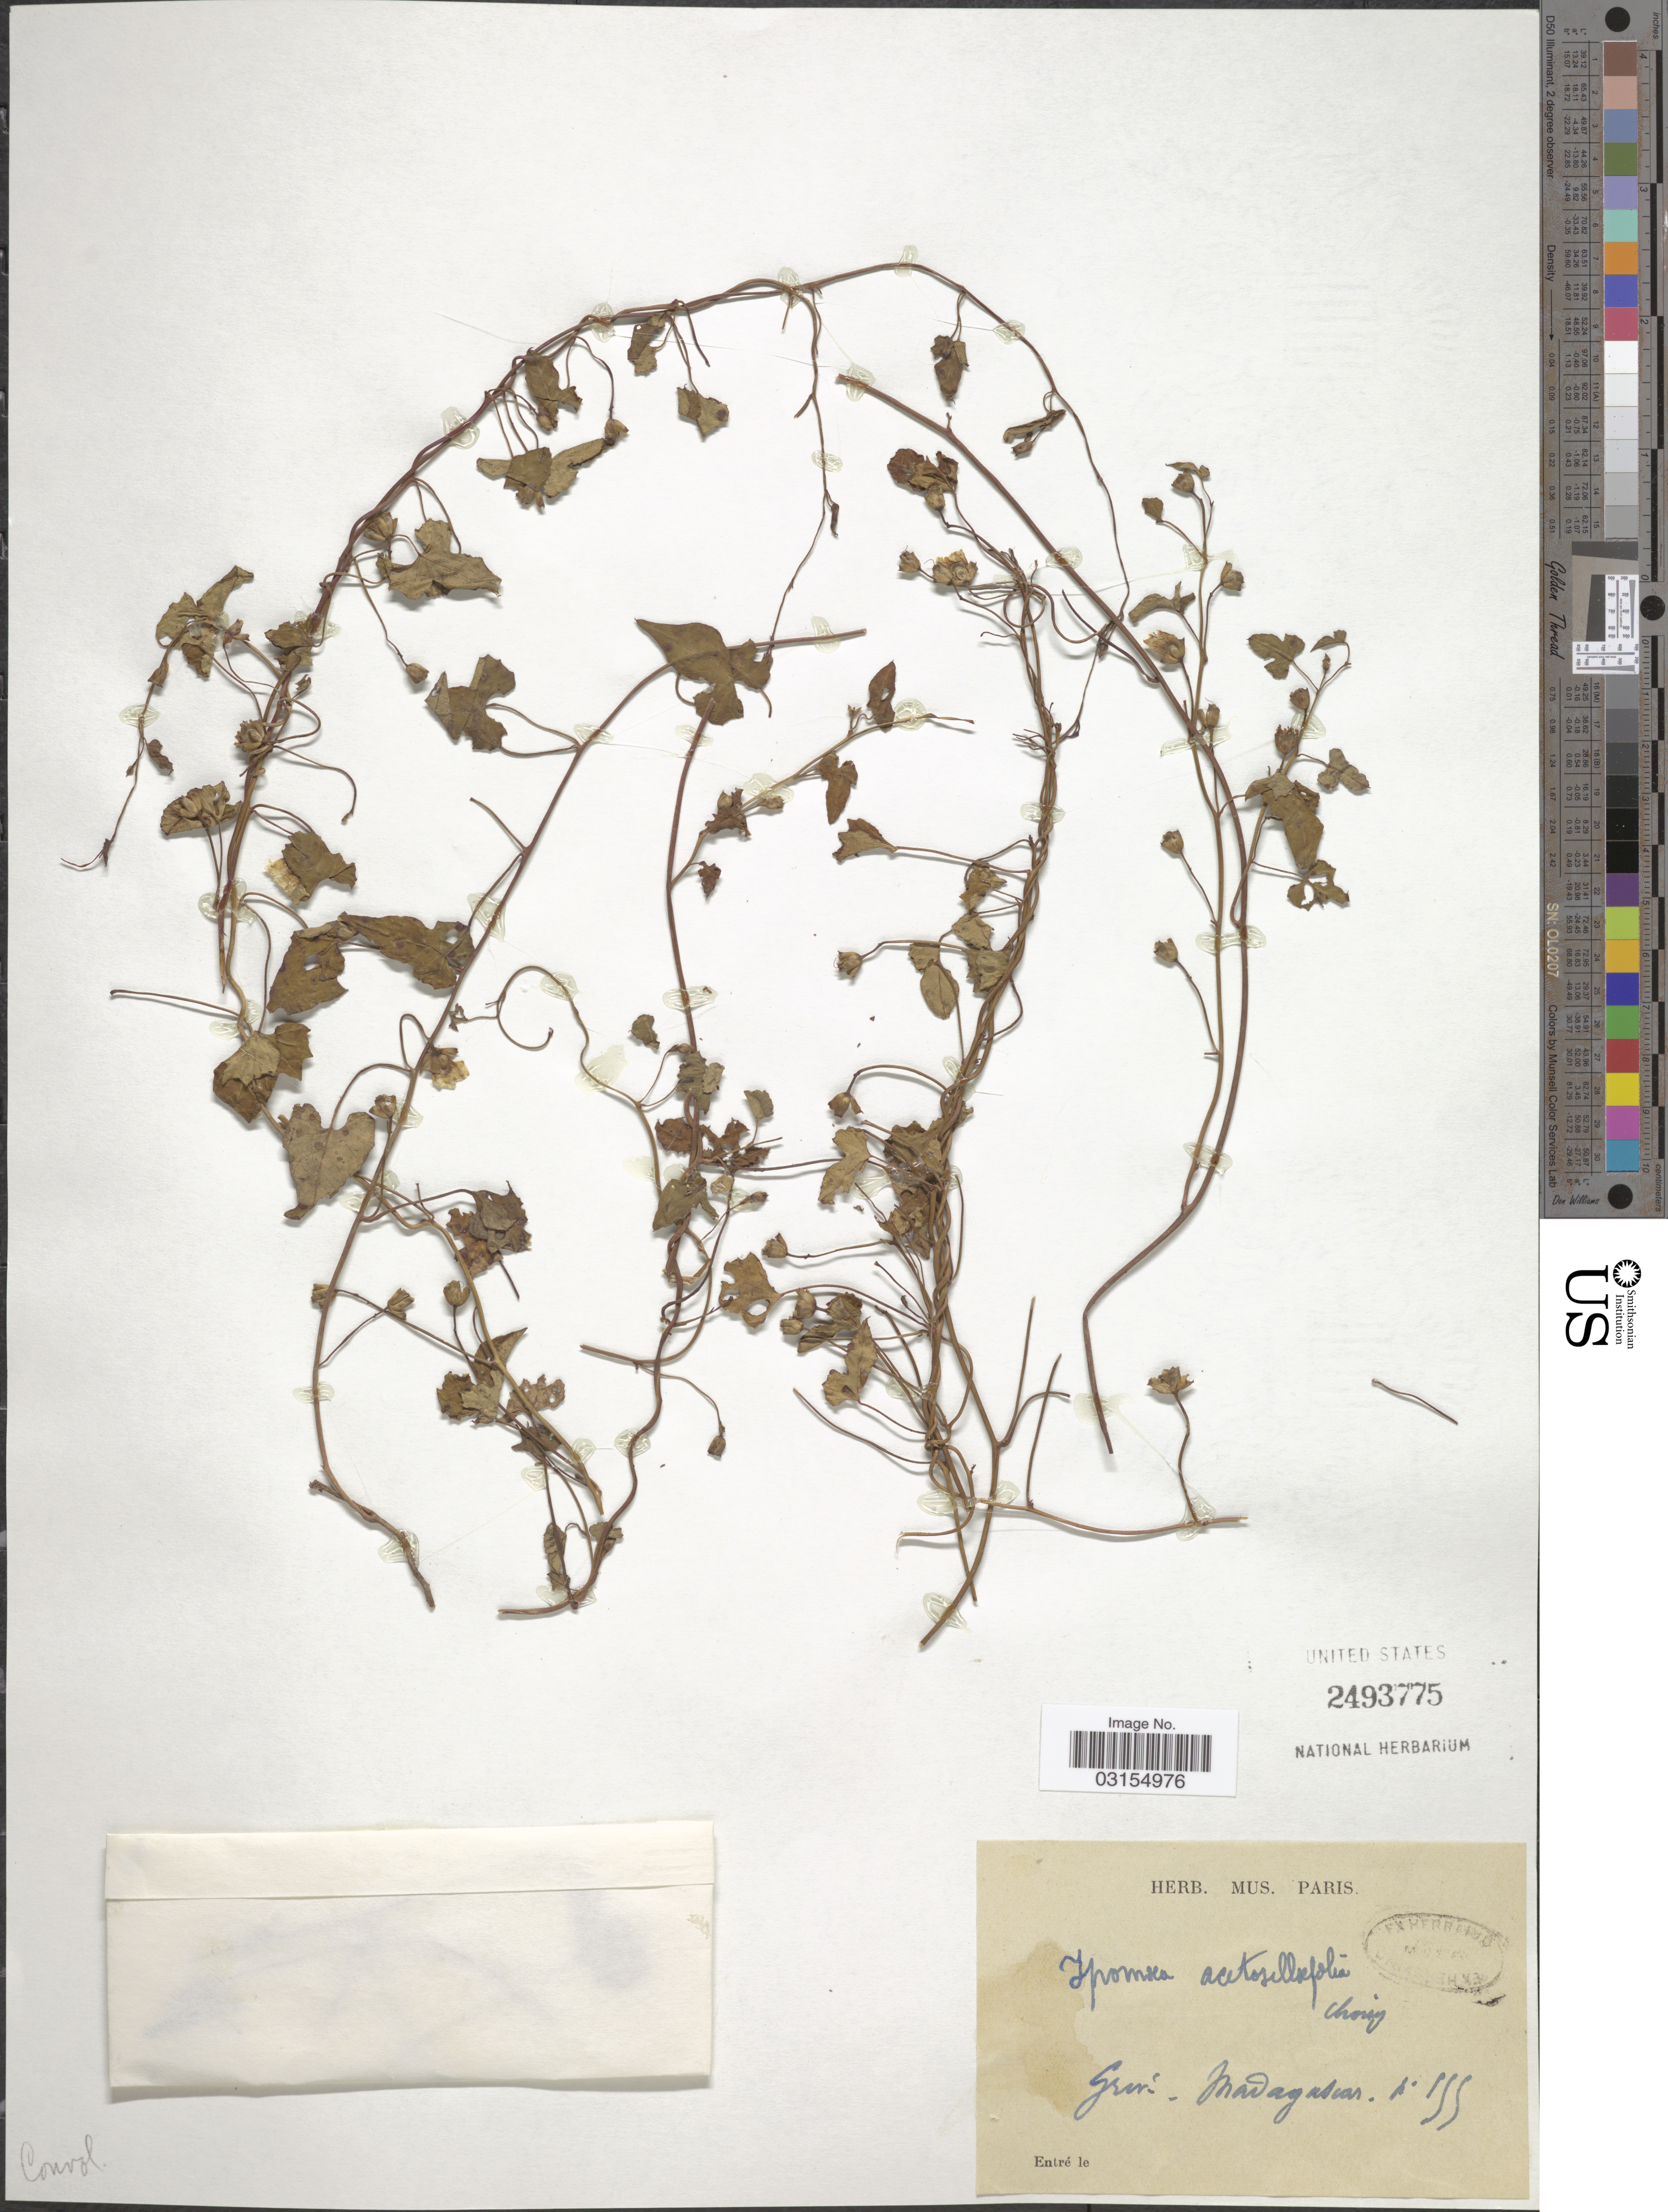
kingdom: Plantae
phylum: Tracheophyta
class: Magnoliopsida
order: Solanales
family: Convolvulaceae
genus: Ipomoea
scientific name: Ipomoea acetosellifolia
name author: (Desr.) Choisy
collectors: ex herb. Mus. Paris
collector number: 155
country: Madagascar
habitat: grès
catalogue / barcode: US 2493775